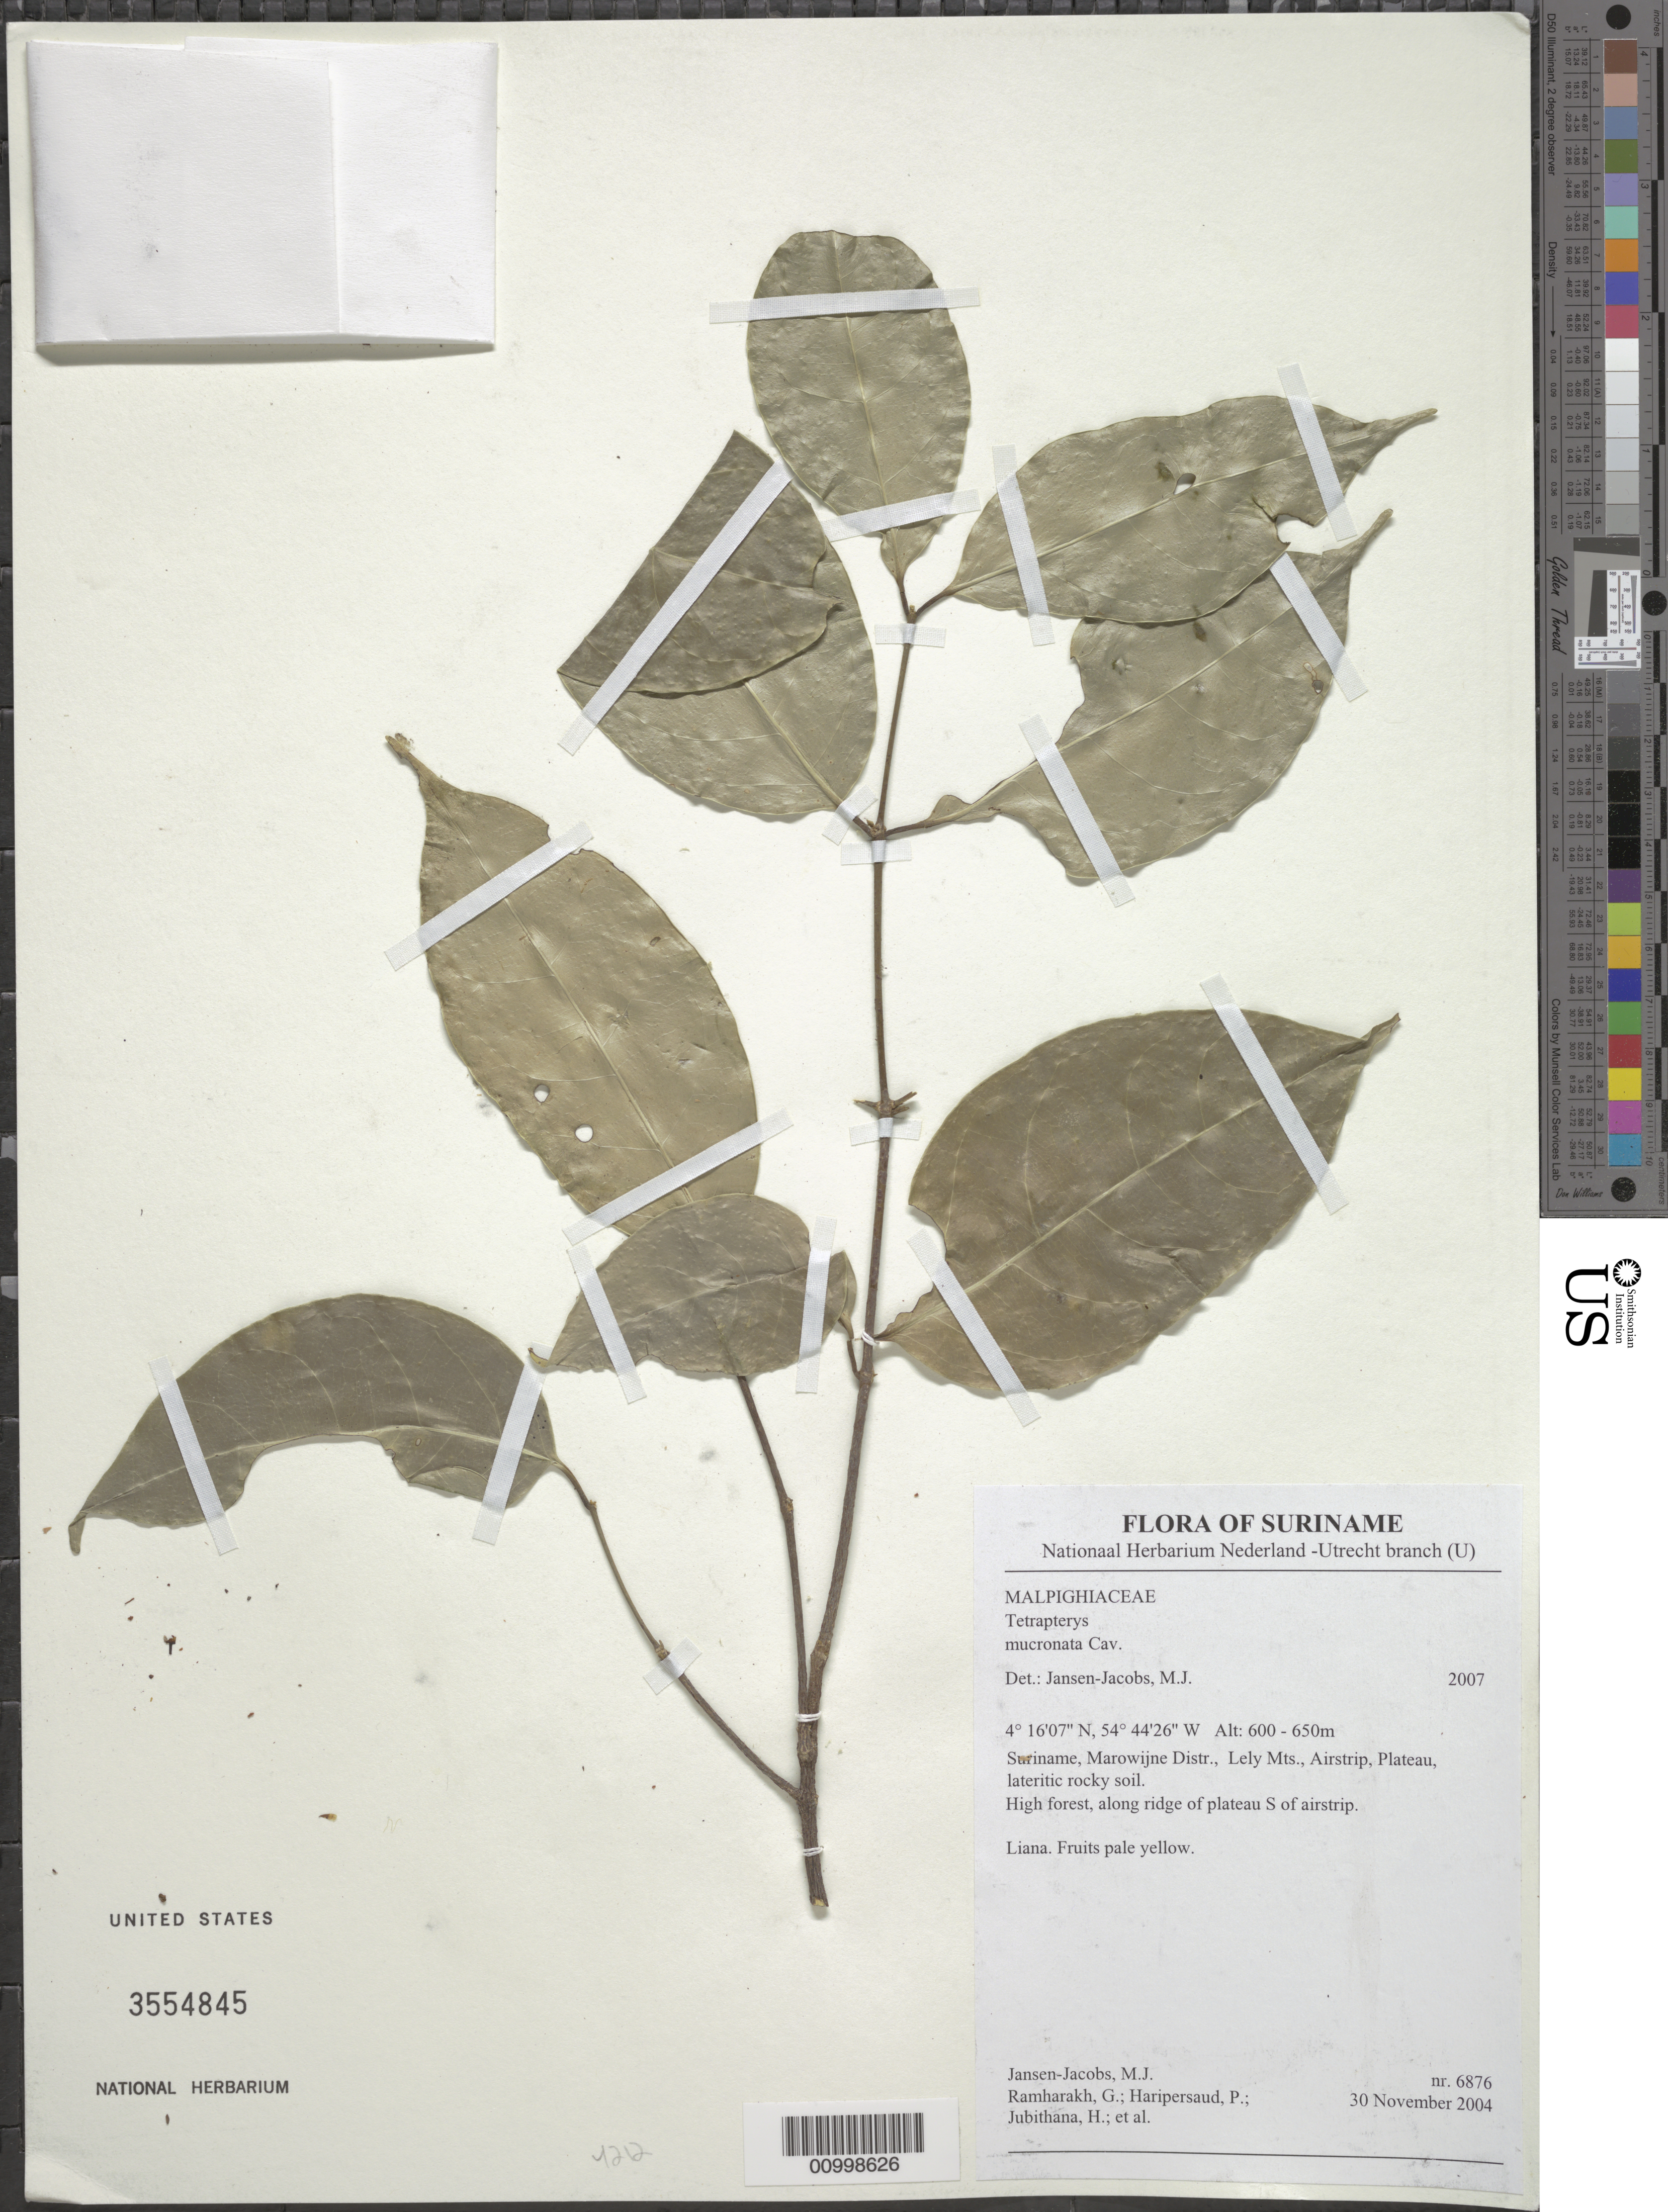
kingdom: Plantae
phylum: Tracheophyta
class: Magnoliopsida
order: Malpighiales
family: Malpighiaceae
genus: Tetrapterys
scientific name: Tetrapterys mucronata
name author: Cav.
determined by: Jansen-Jacobs, M. J., (U), Nationaal Herbarium Nederland, Utrecht University branch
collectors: M. J. Jansen-Jacobs et al.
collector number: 6876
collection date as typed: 30-Nov-04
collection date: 2004-11-30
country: Suriname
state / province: Marowijne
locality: Lely Mts., Airstrip, Plateau; along ridge of plateau S of airstrip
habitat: Lateritic rocky soil. High forest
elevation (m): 600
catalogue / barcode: US 3554845